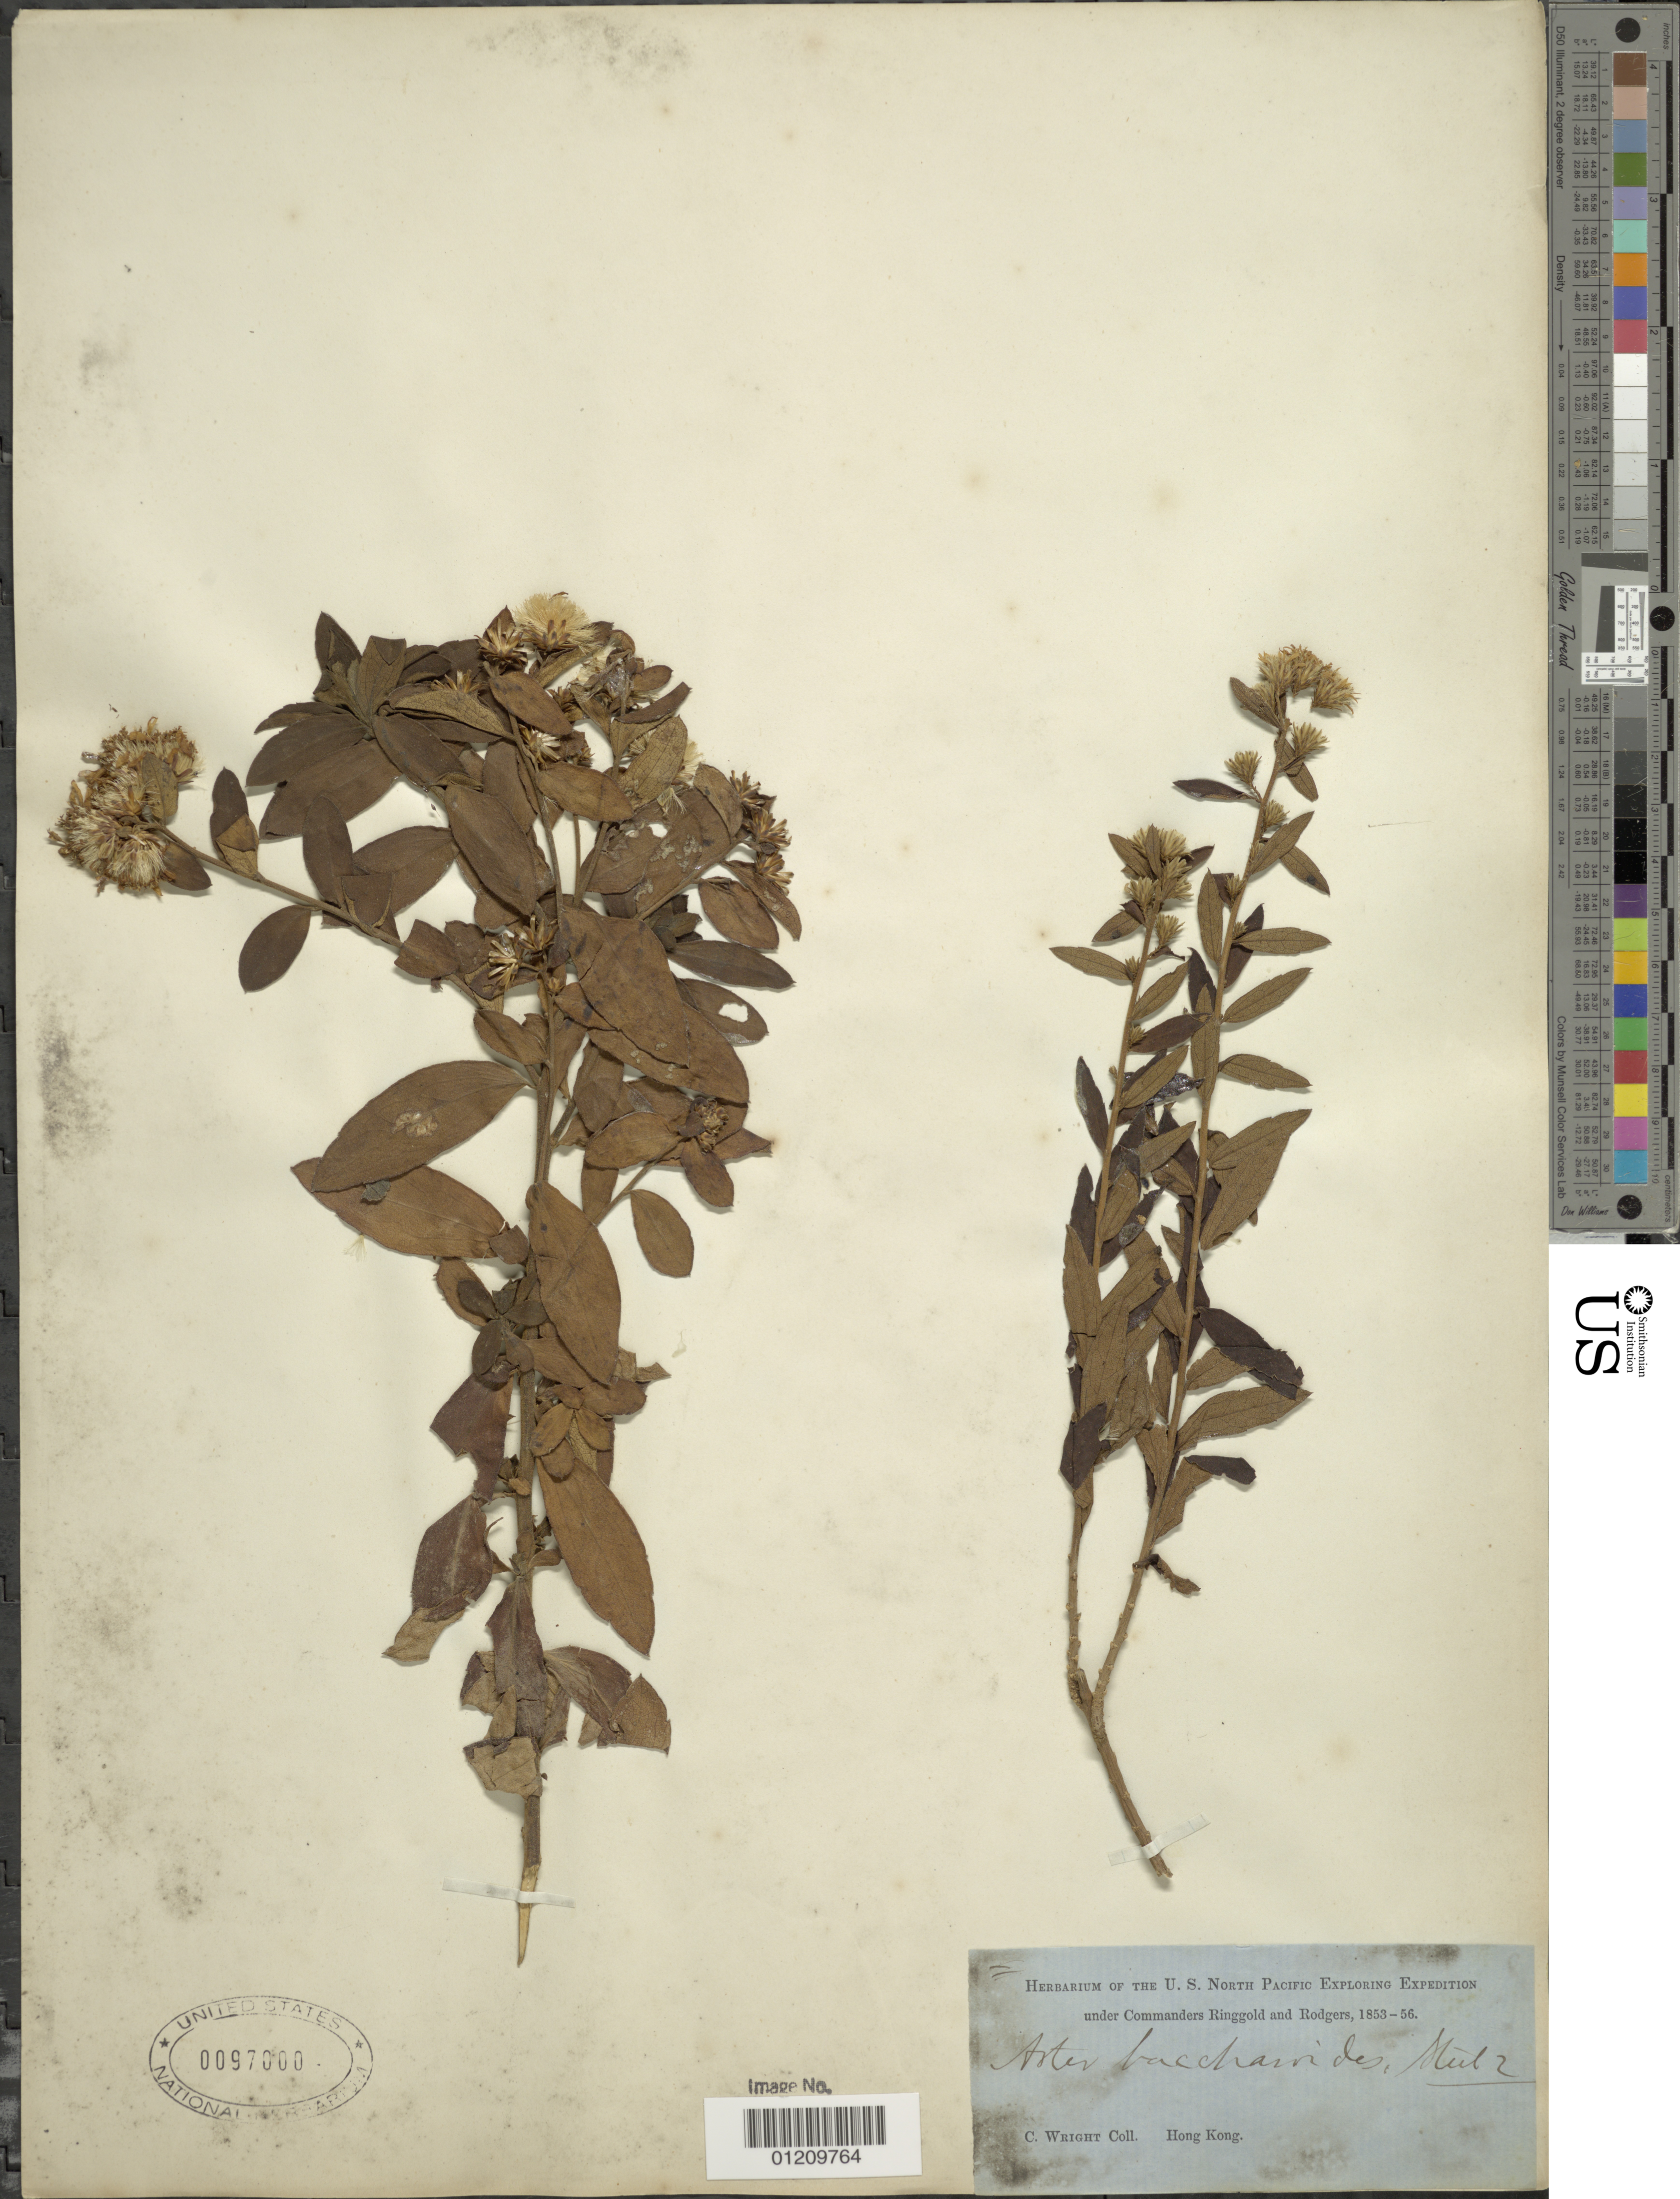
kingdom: Plantae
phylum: Tracheophyta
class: Magnoliopsida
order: Asterales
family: Asteraceae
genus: Aster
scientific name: Aster baccharoides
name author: (Benth.) Steetz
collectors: C. Wright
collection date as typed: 1853 to -- -- 1856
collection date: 1853/1856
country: China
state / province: Hong Kong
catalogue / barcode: US 97000